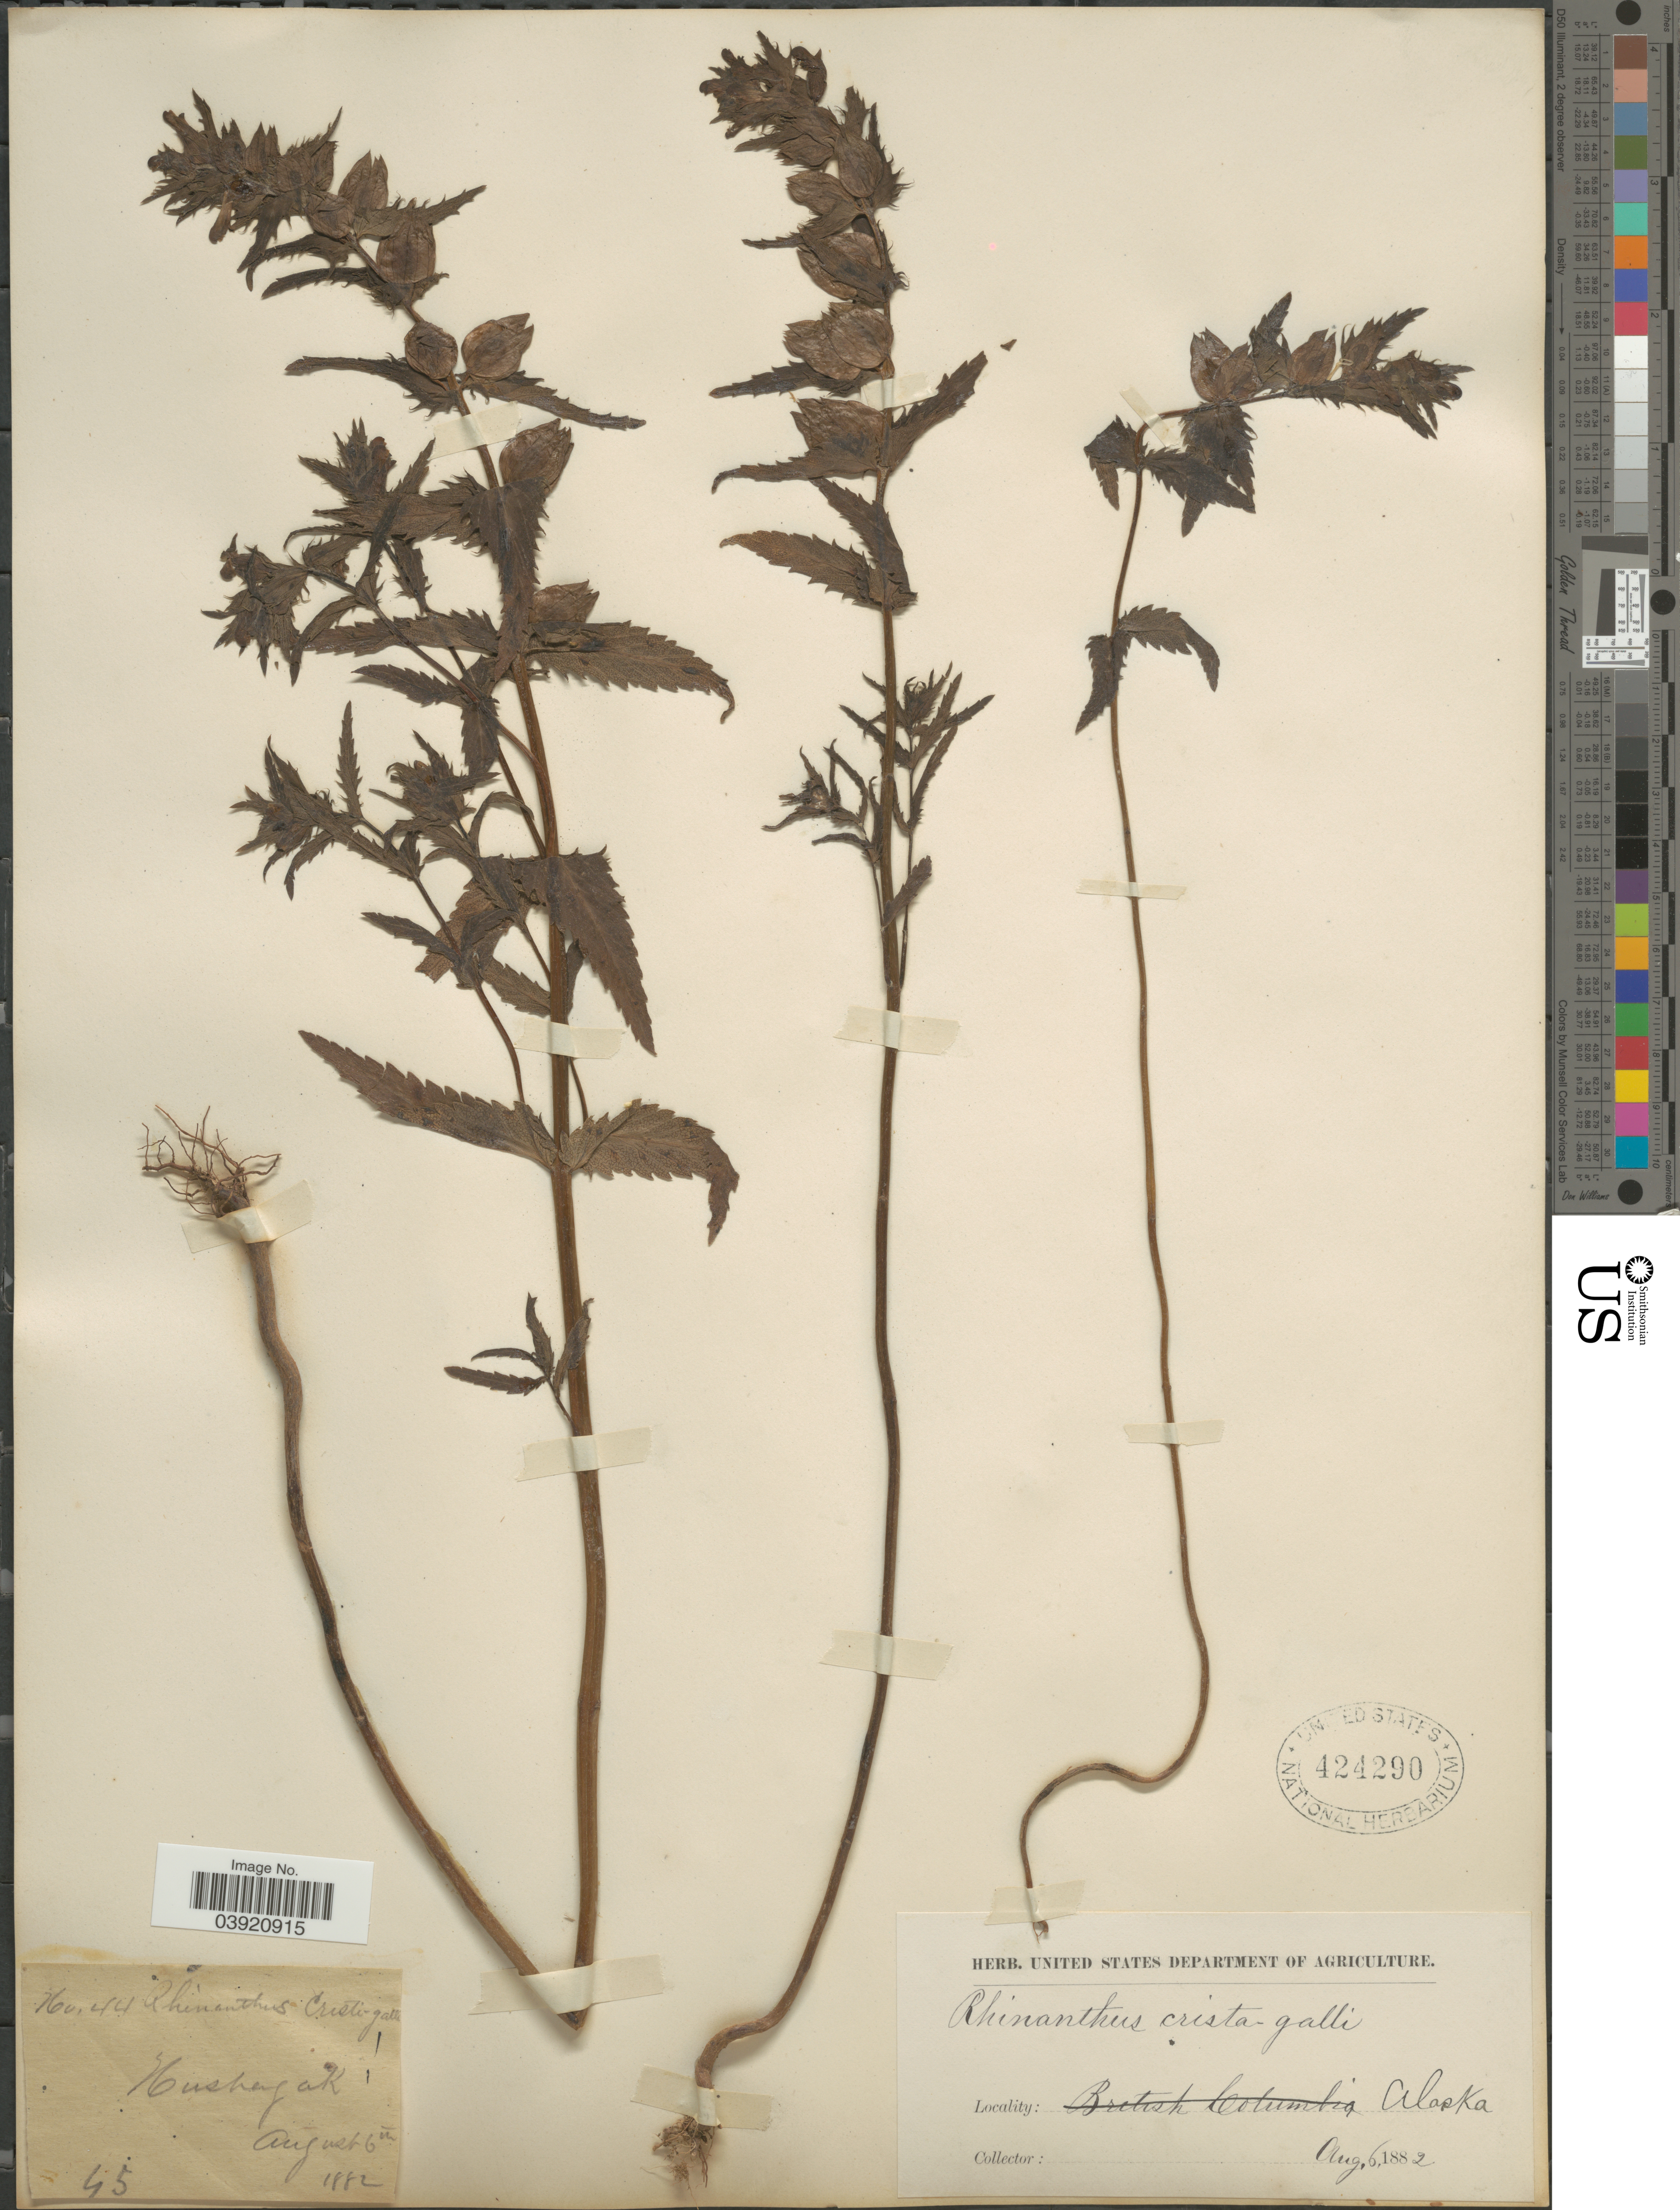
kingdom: Plantae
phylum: Tracheophyta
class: Magnoliopsida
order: Lamiales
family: Orobanchaceae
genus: Rhinanthus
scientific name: Rhinanthus minor subsp. groenlandicus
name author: (Chabert) Neum.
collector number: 45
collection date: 1882-08-06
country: United States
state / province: Alaska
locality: Nushagak.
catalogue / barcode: US 424290